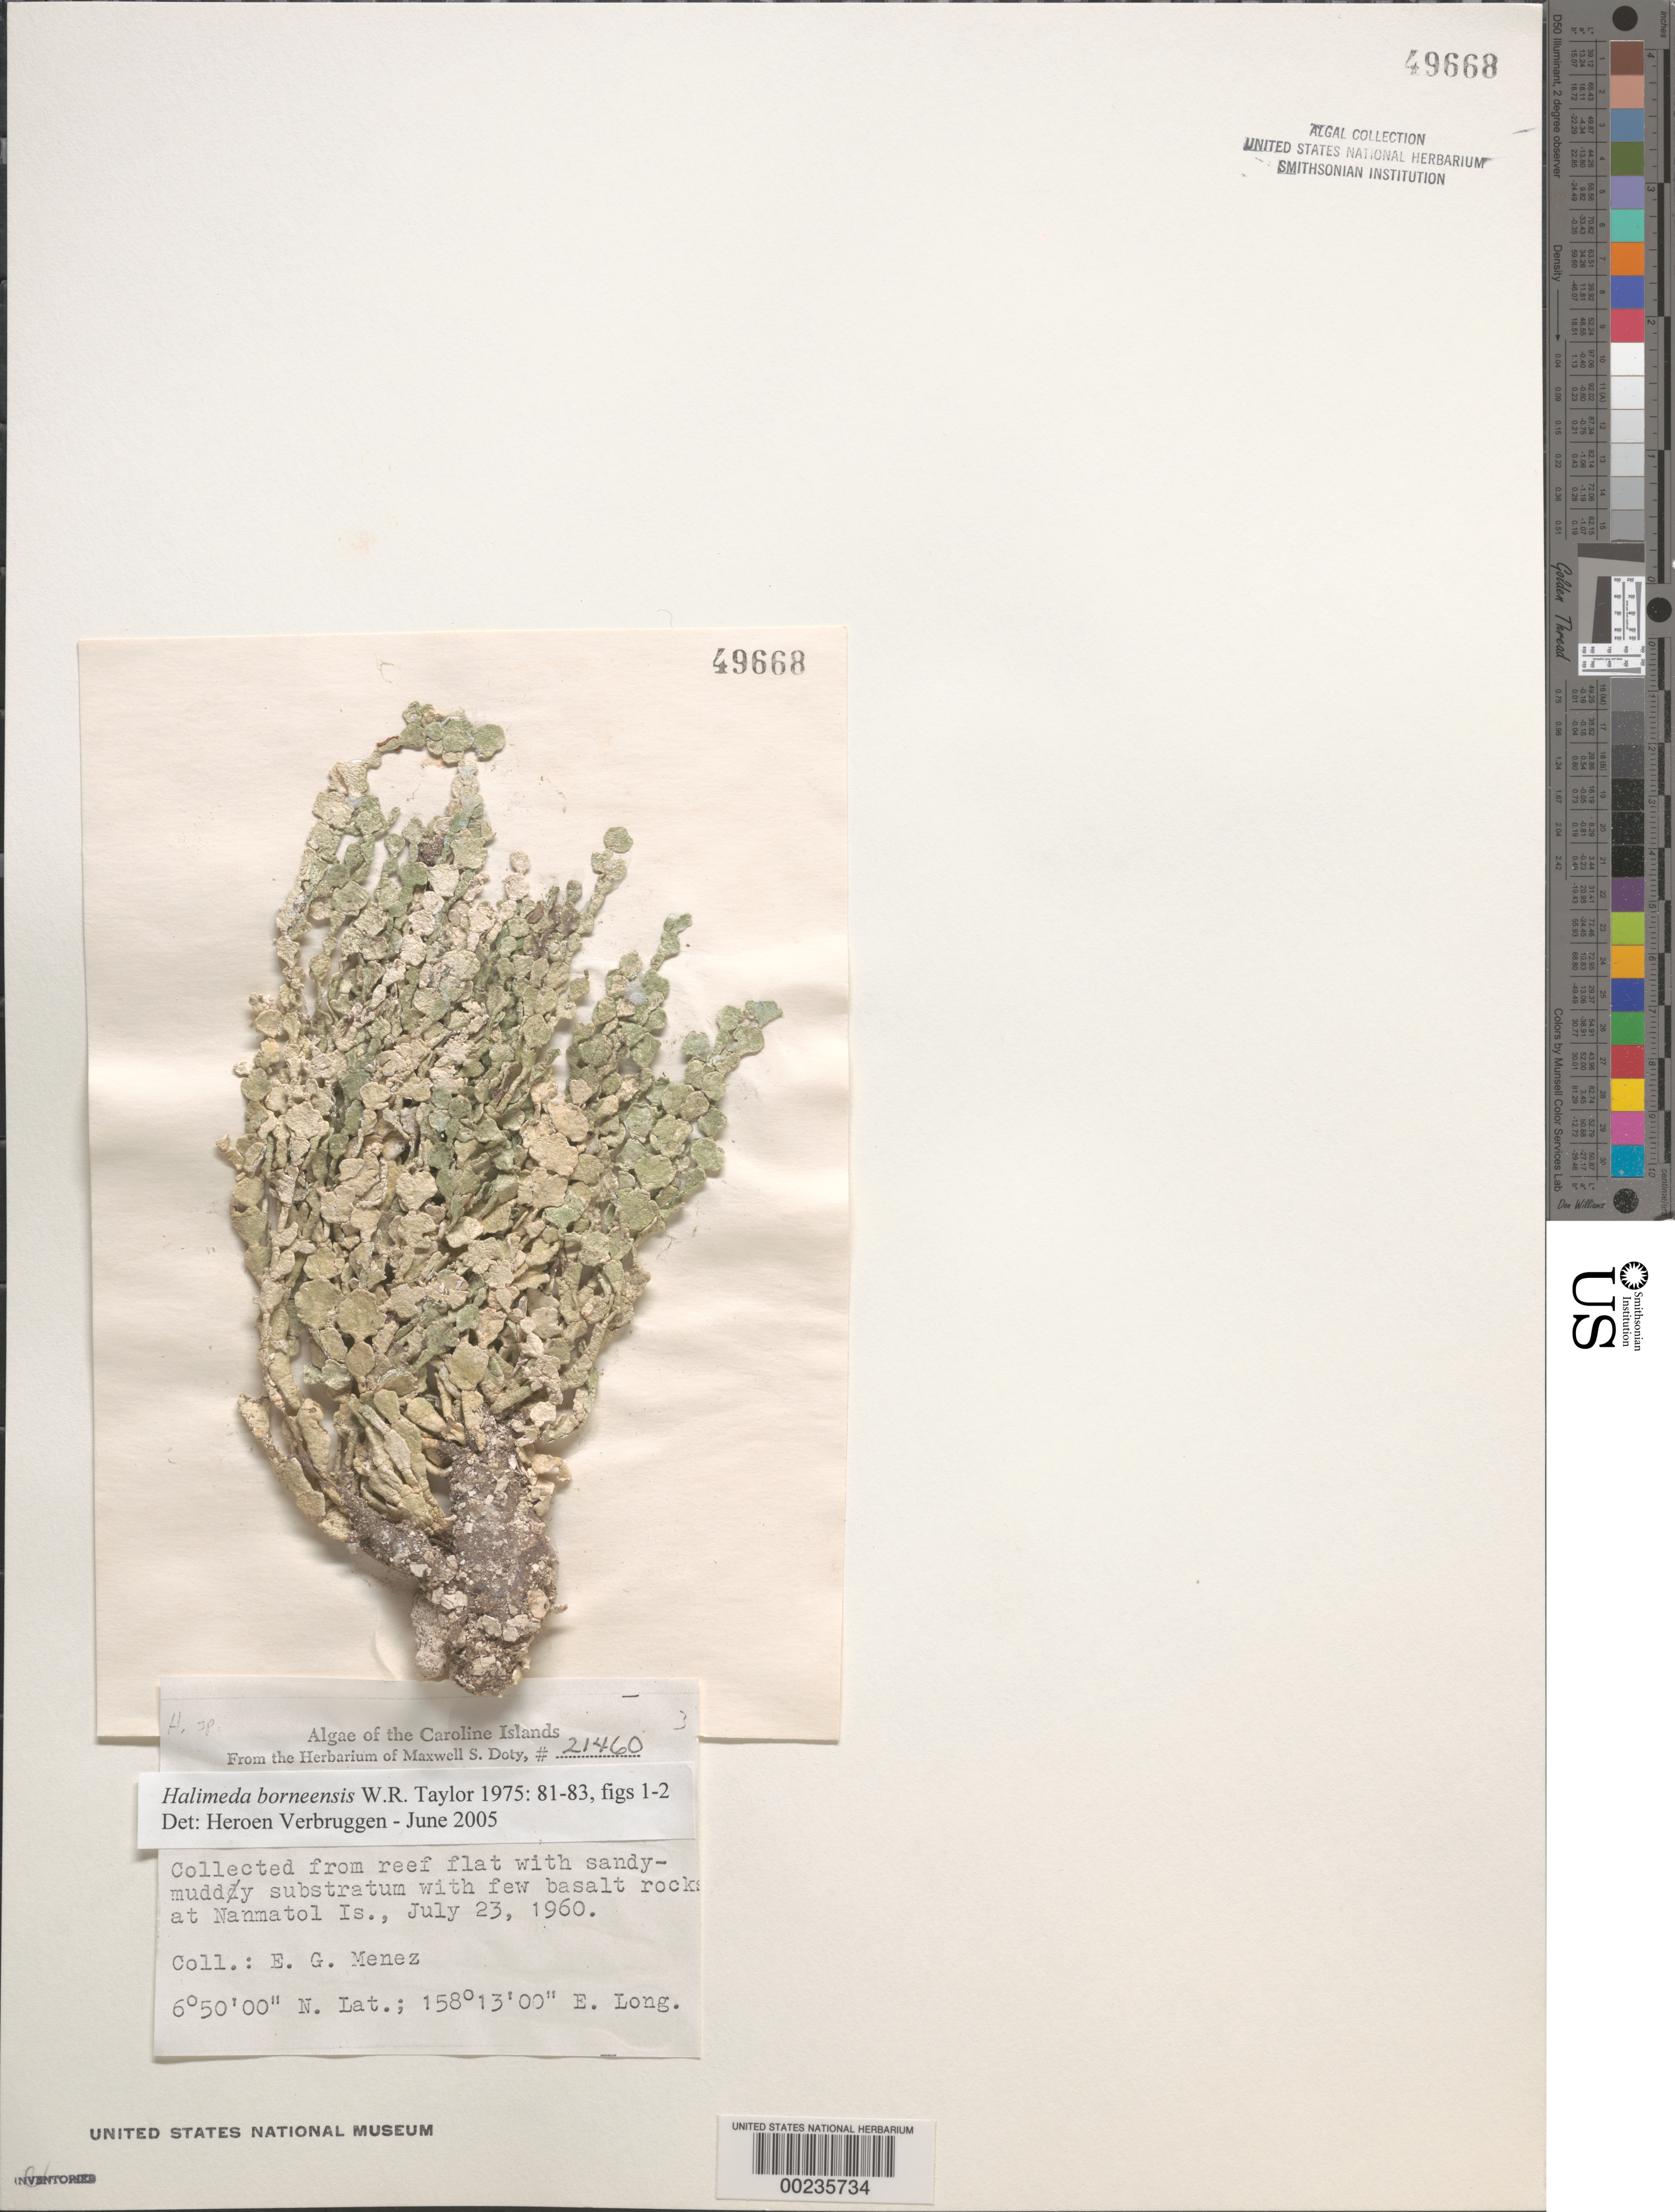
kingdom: Plantae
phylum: Chlorophyta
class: Ulvophyceae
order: Bryopsidales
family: Halimedaceae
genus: Halimeda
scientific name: Halimeda borneensis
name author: W.R. Taylor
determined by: Verbruggen, H.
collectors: Meñez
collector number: MSD 21460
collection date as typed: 23 Jul 1960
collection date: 1960-07-23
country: Micronesia, Federated States of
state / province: Pohnpei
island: Nanmatol Atoll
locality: Islands off E coast of Pohnpei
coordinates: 6 50' 00" N, 158 13' 00" E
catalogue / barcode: US 49668